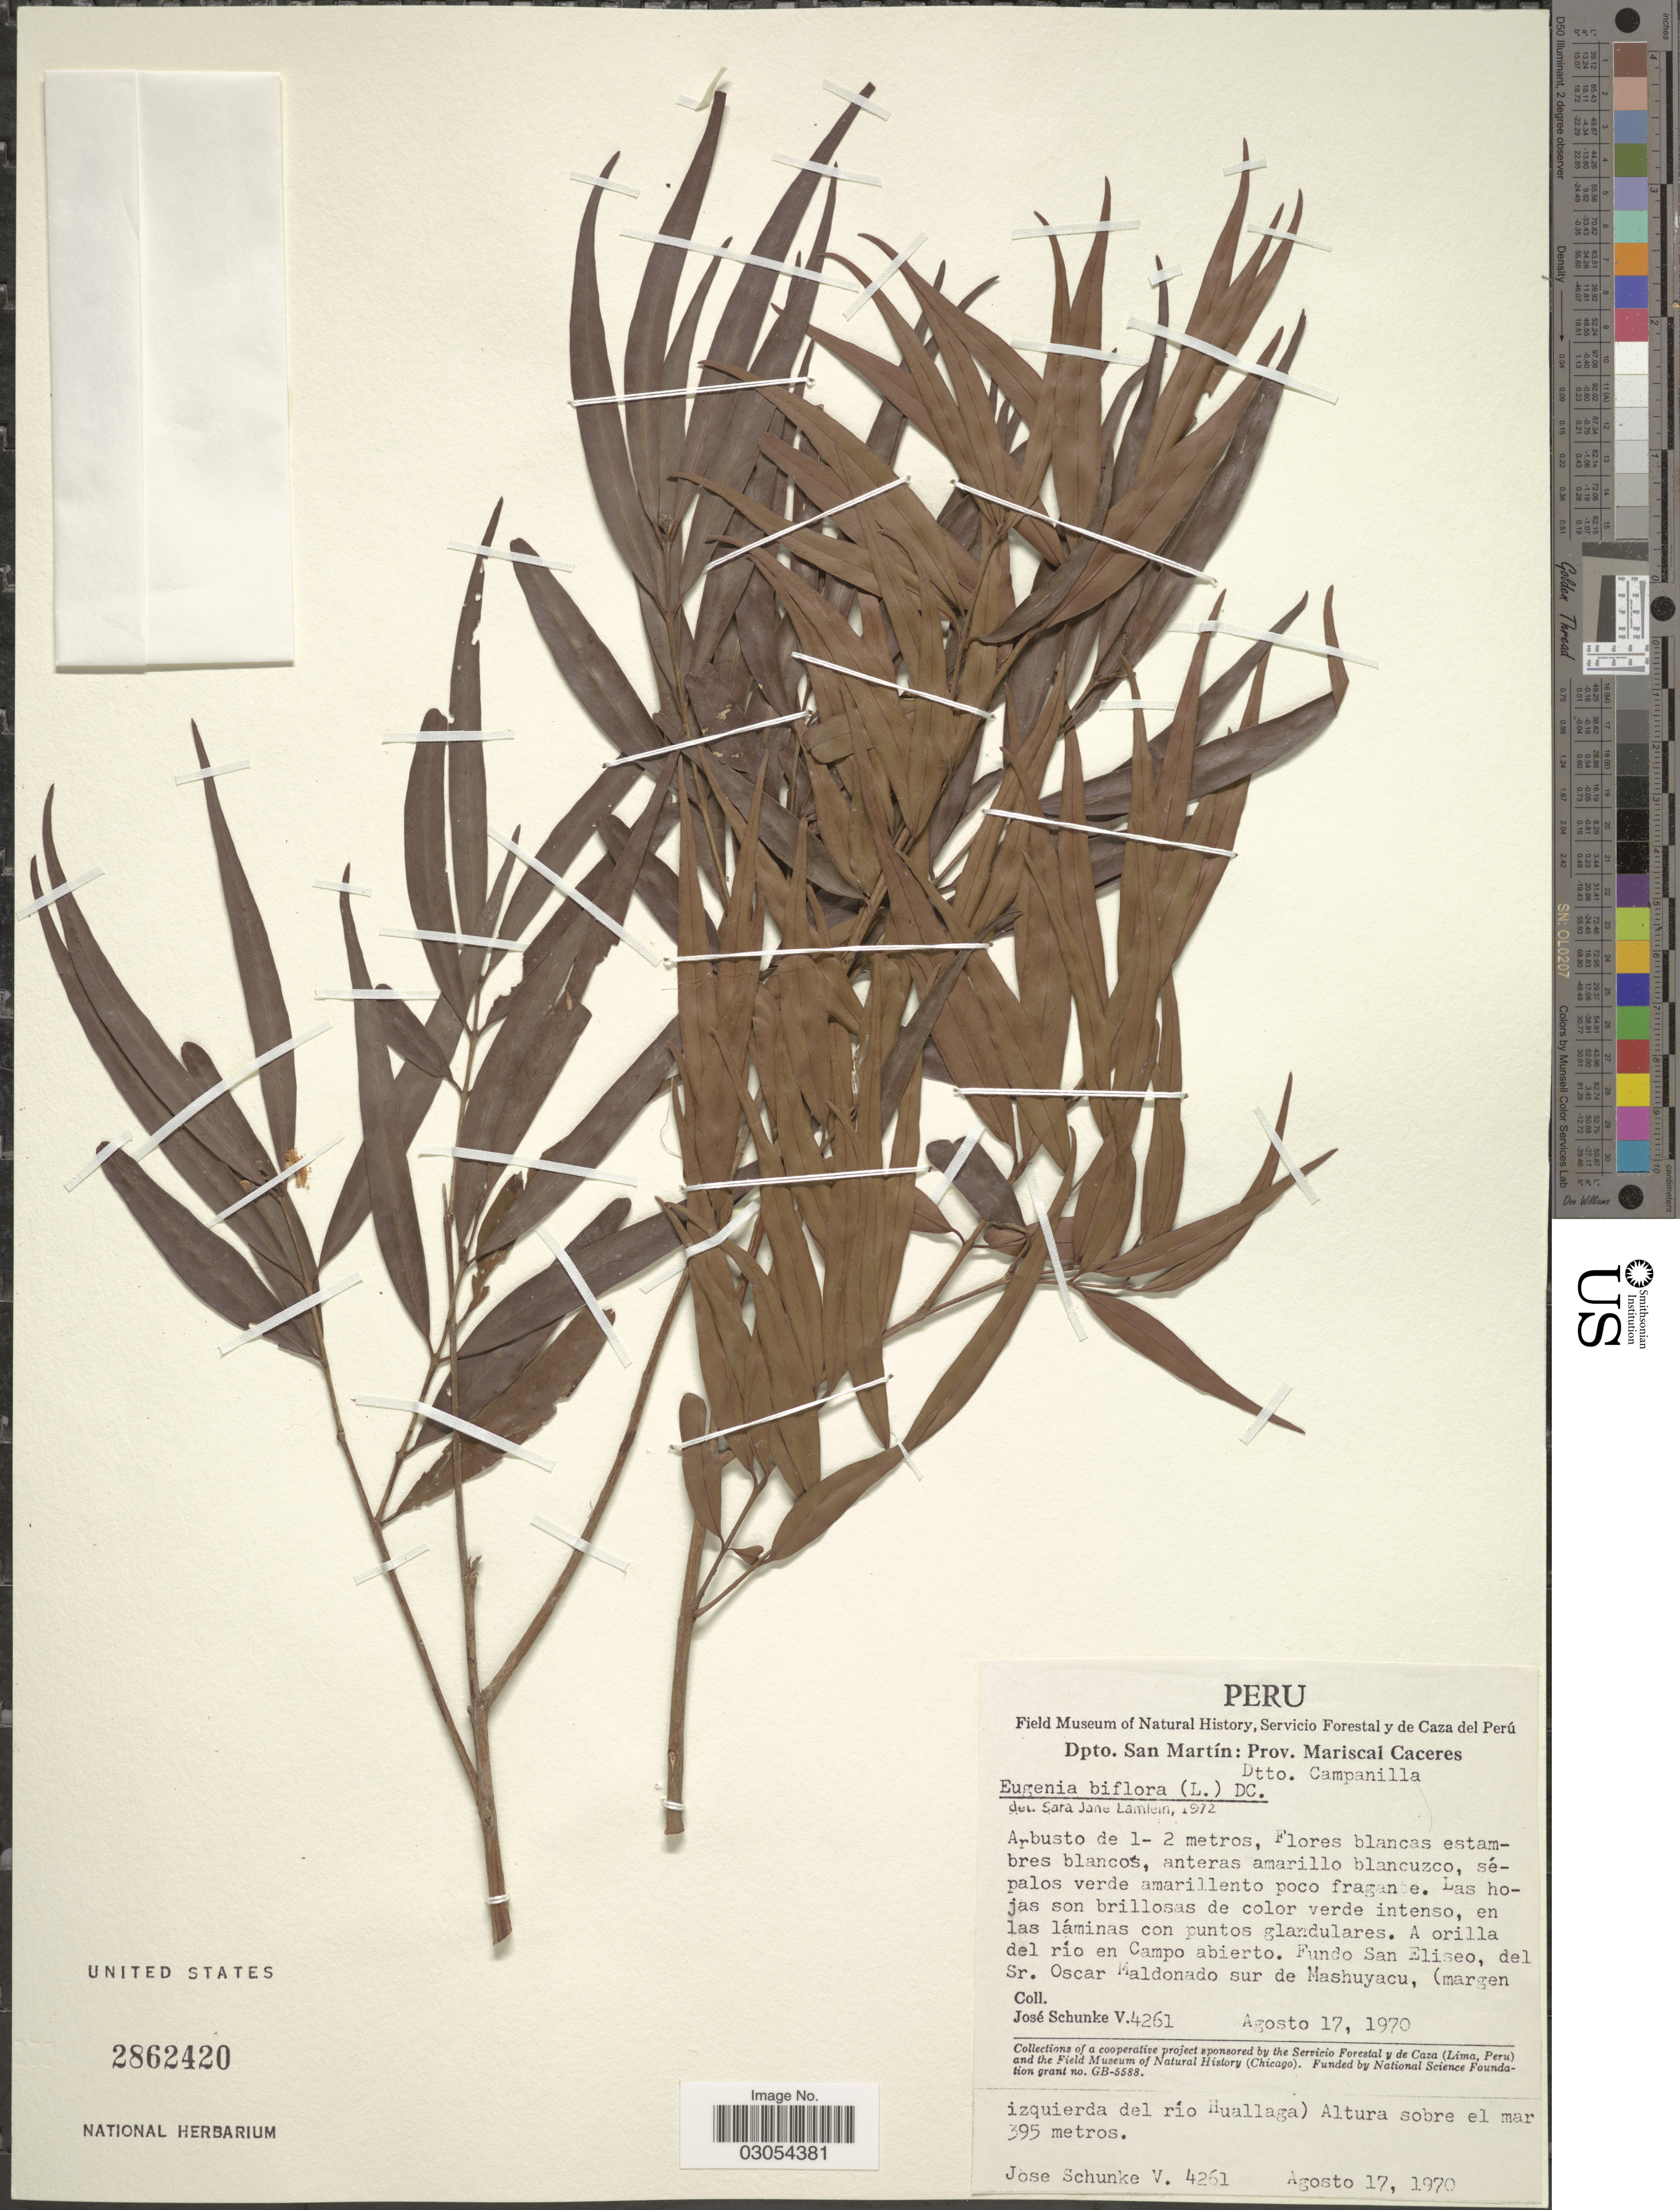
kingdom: Plantae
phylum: Tracheophyta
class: Magnoliopsida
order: Myrtales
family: Myrtaceae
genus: Eugenia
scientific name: Eugenia biflora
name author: (L.) DC.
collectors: J. Schunke Vigo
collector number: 4261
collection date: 1970-08-17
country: Peru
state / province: San Martín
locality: Dpto. San Martín: Prov. Mariscal Caceres. Dtto. Campanilla. A orilla del río en Campo abierto. Fundo San Eliseo, del St. Oscar Maldonado sur de Mashuyacu.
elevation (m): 395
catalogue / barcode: US 2862420